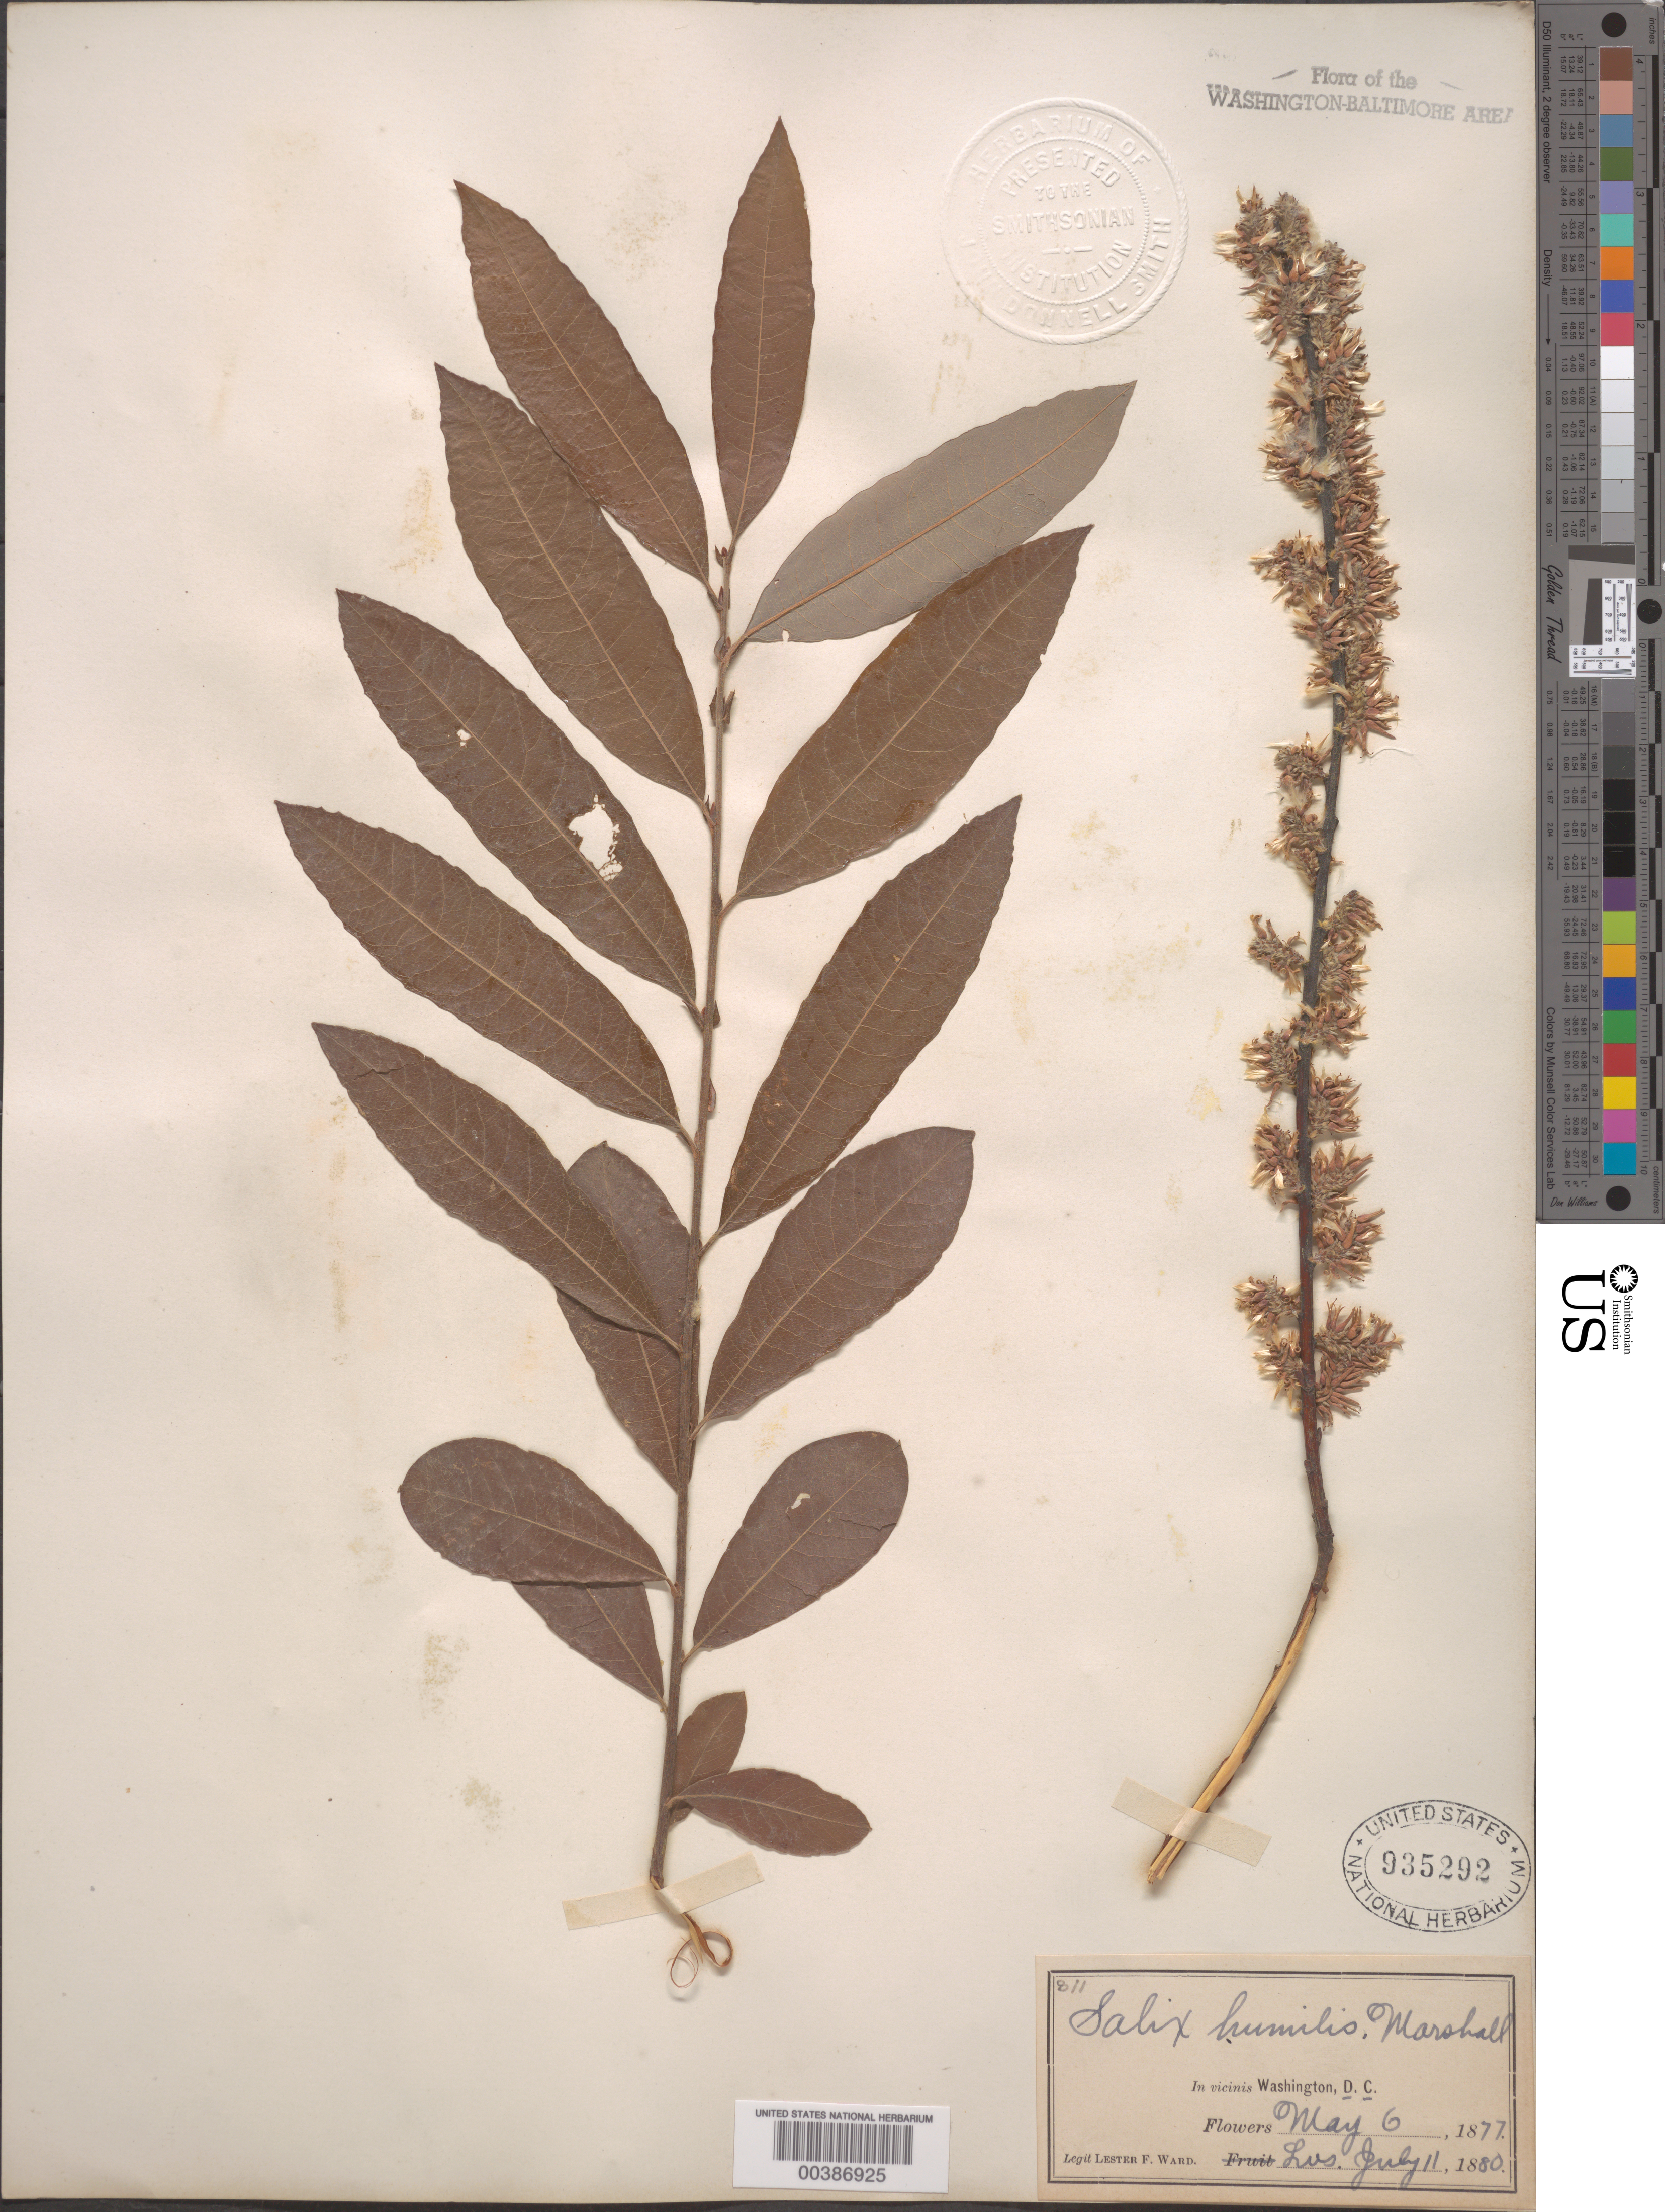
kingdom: Plantae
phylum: Tracheophyta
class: Magnoliopsida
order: Malpighiales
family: Salicaceae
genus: Salix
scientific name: Salix humilis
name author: Marshall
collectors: L. F. Ward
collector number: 811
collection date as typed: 06 May 1877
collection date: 1877-05-06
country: United States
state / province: District of Columbia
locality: Washington DC area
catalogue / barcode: US 935292